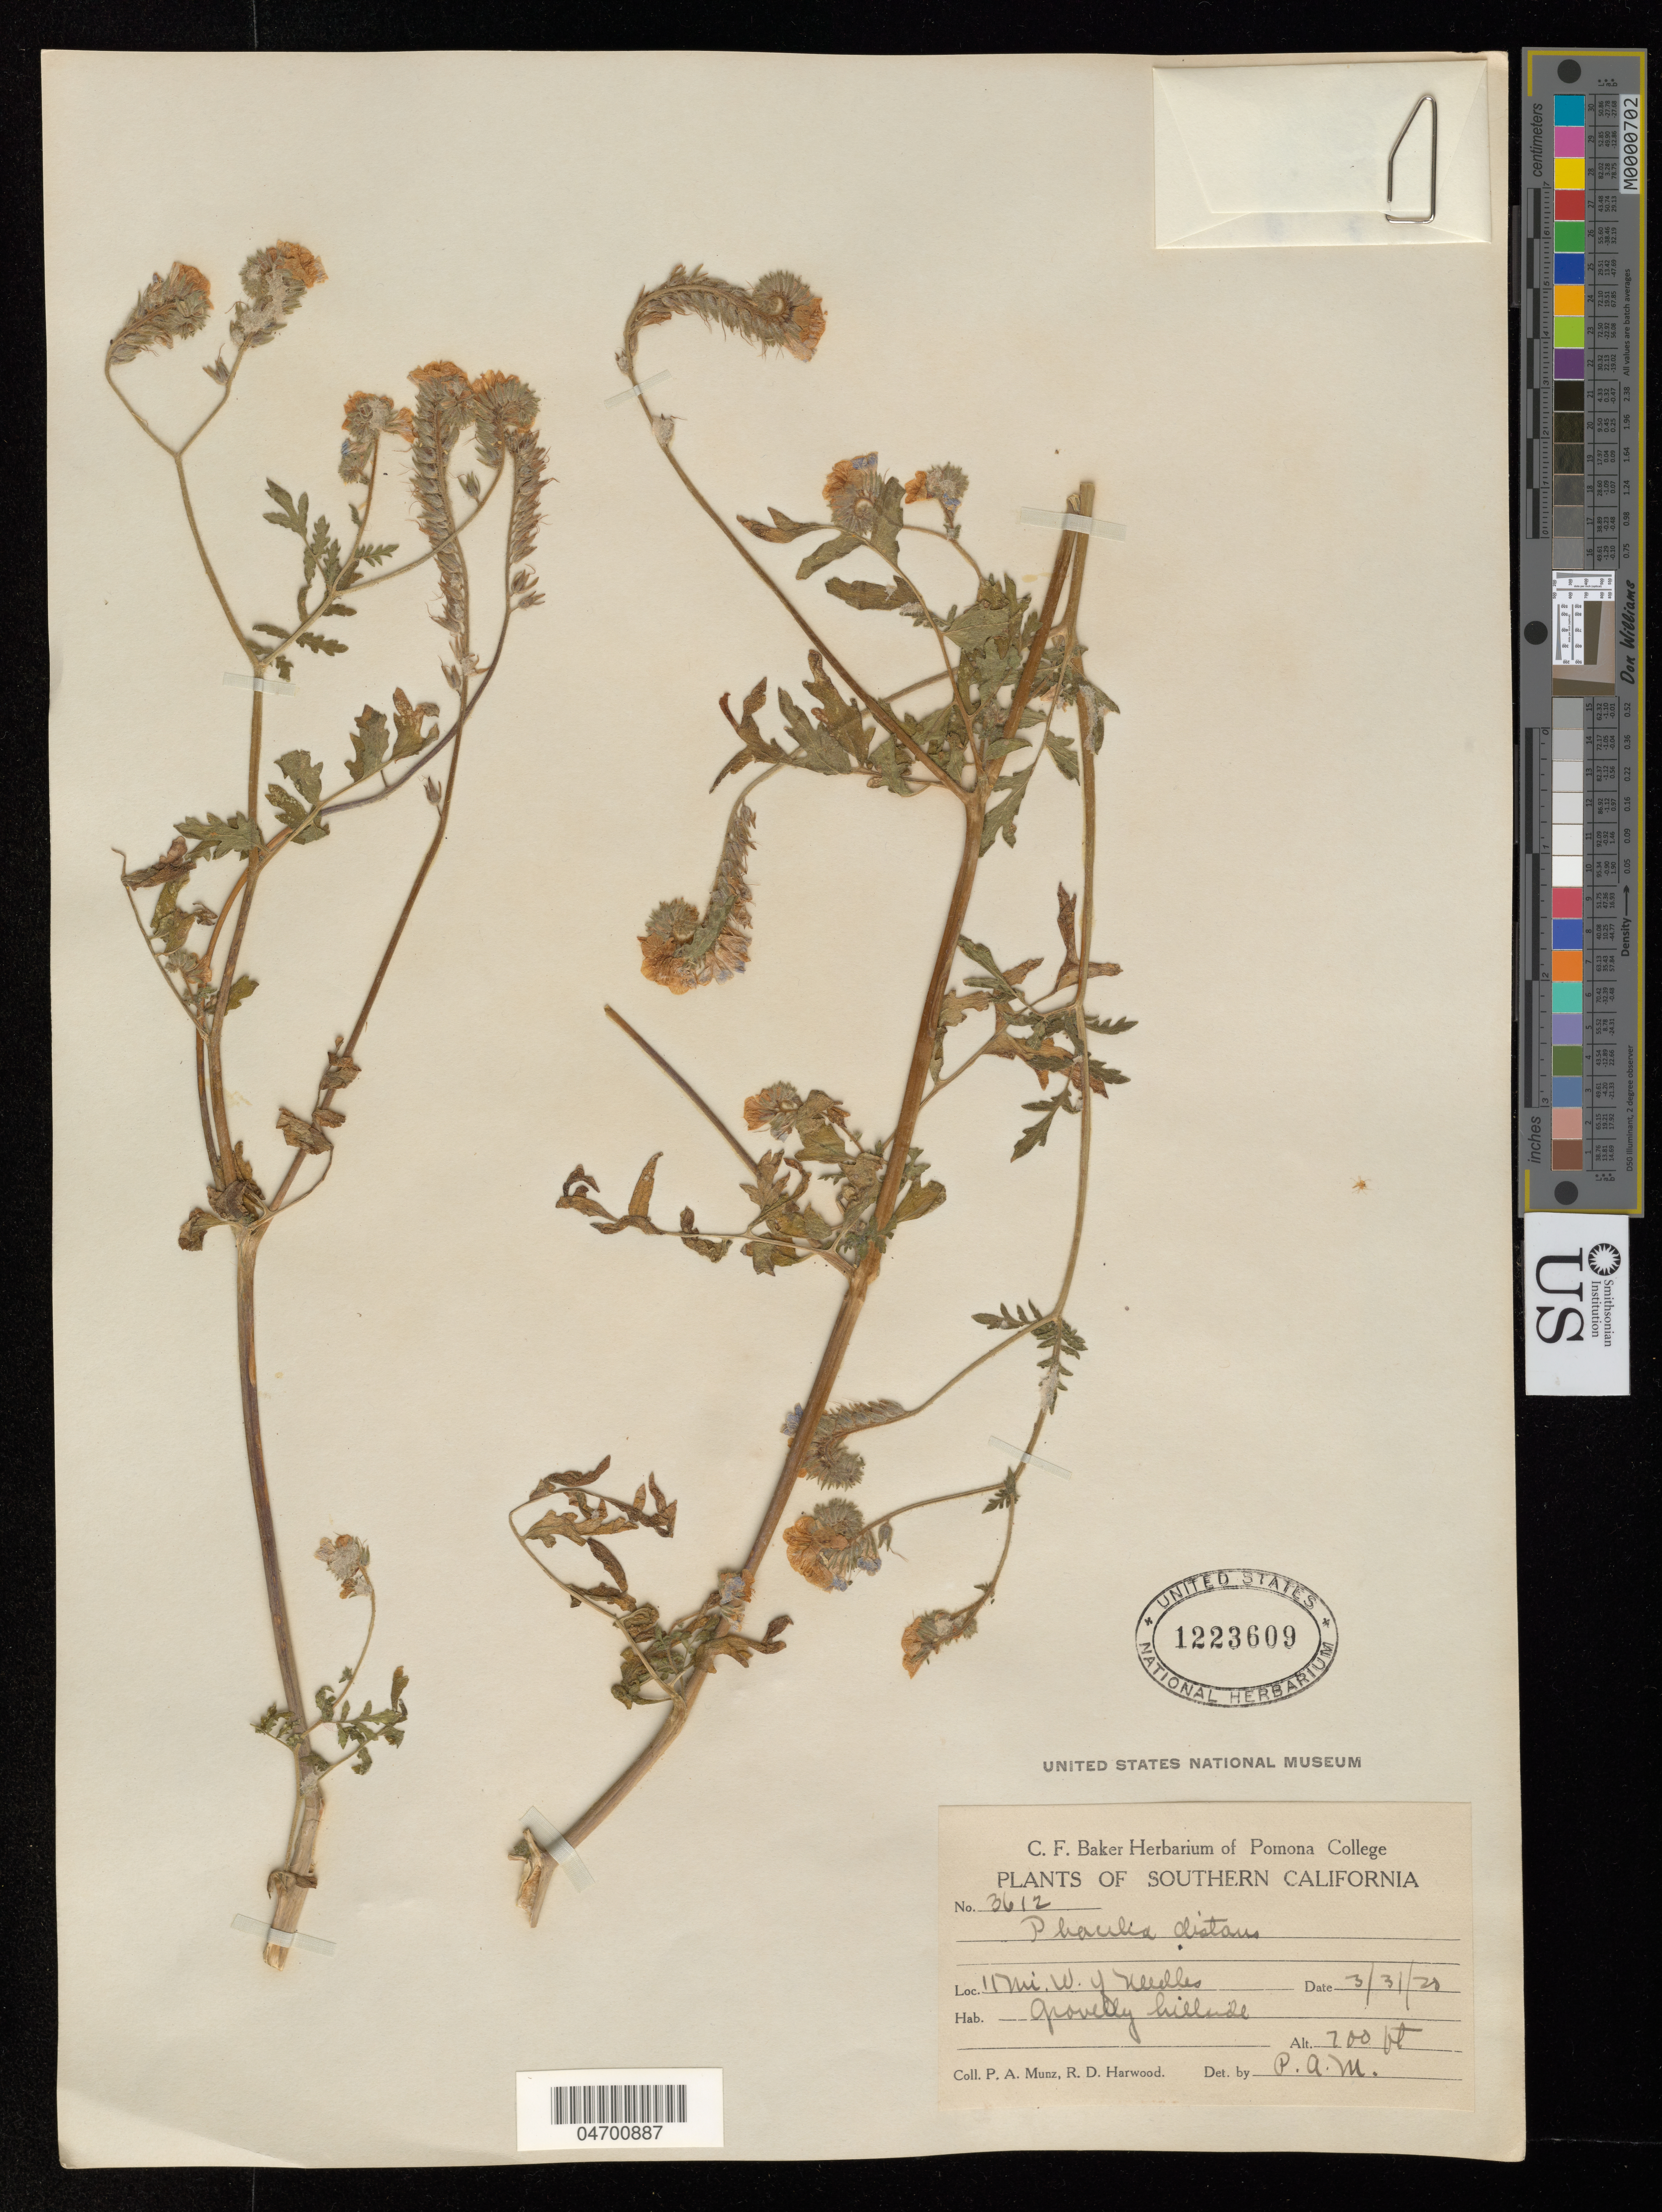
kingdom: Plantae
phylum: Tracheophyta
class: Magnoliopsida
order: Boraginales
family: Hydrophyllaceae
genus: Phacelia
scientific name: Phacelia distans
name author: Benth.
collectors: P. A. Munz & R. Harwood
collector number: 3612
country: United States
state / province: California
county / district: San Bernardino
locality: Southern California. 11 mi. W. of Needles.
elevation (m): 213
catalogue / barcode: US 1223609